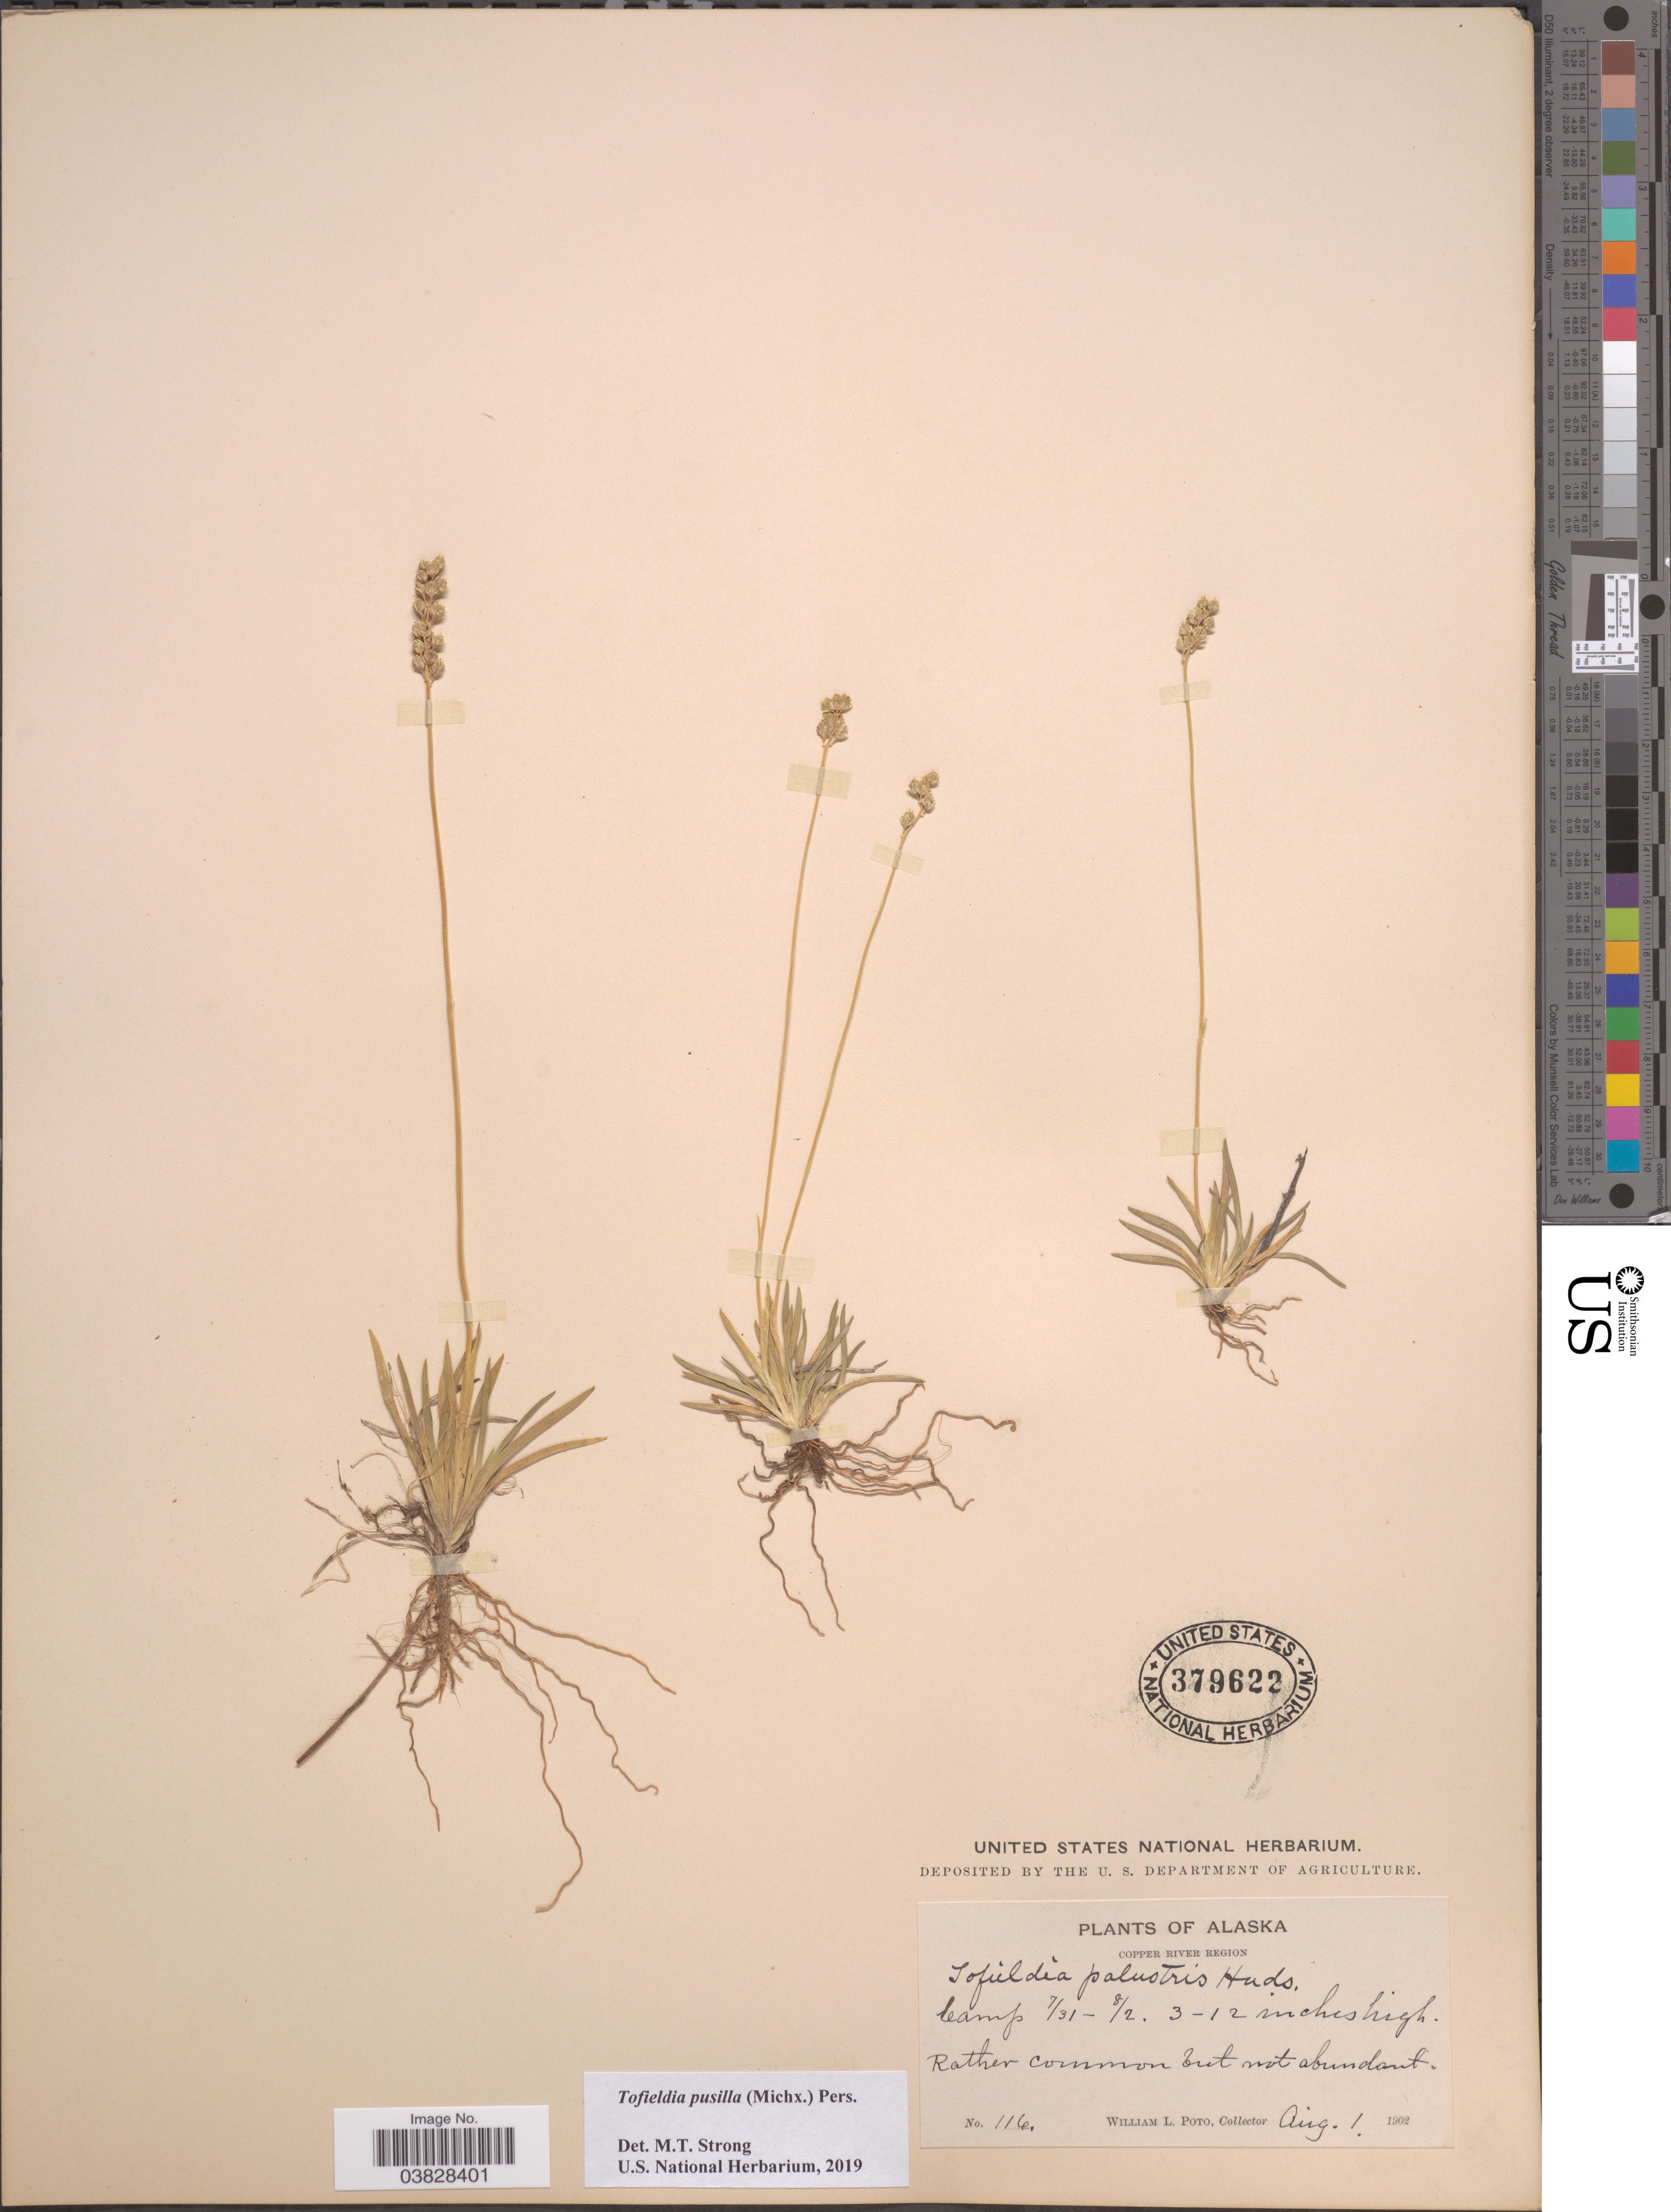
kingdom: Plantae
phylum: Tracheophyta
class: Liliopsida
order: Alismatales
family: Tofieldiaceae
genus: Tofieldia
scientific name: Tofieldia pusilla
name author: (Michx.) Pers.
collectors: W. Poto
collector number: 116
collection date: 1902-08-01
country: United States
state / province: Alaska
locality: Copper River Region. Camp 7/31 - 8/2.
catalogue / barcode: US 379622